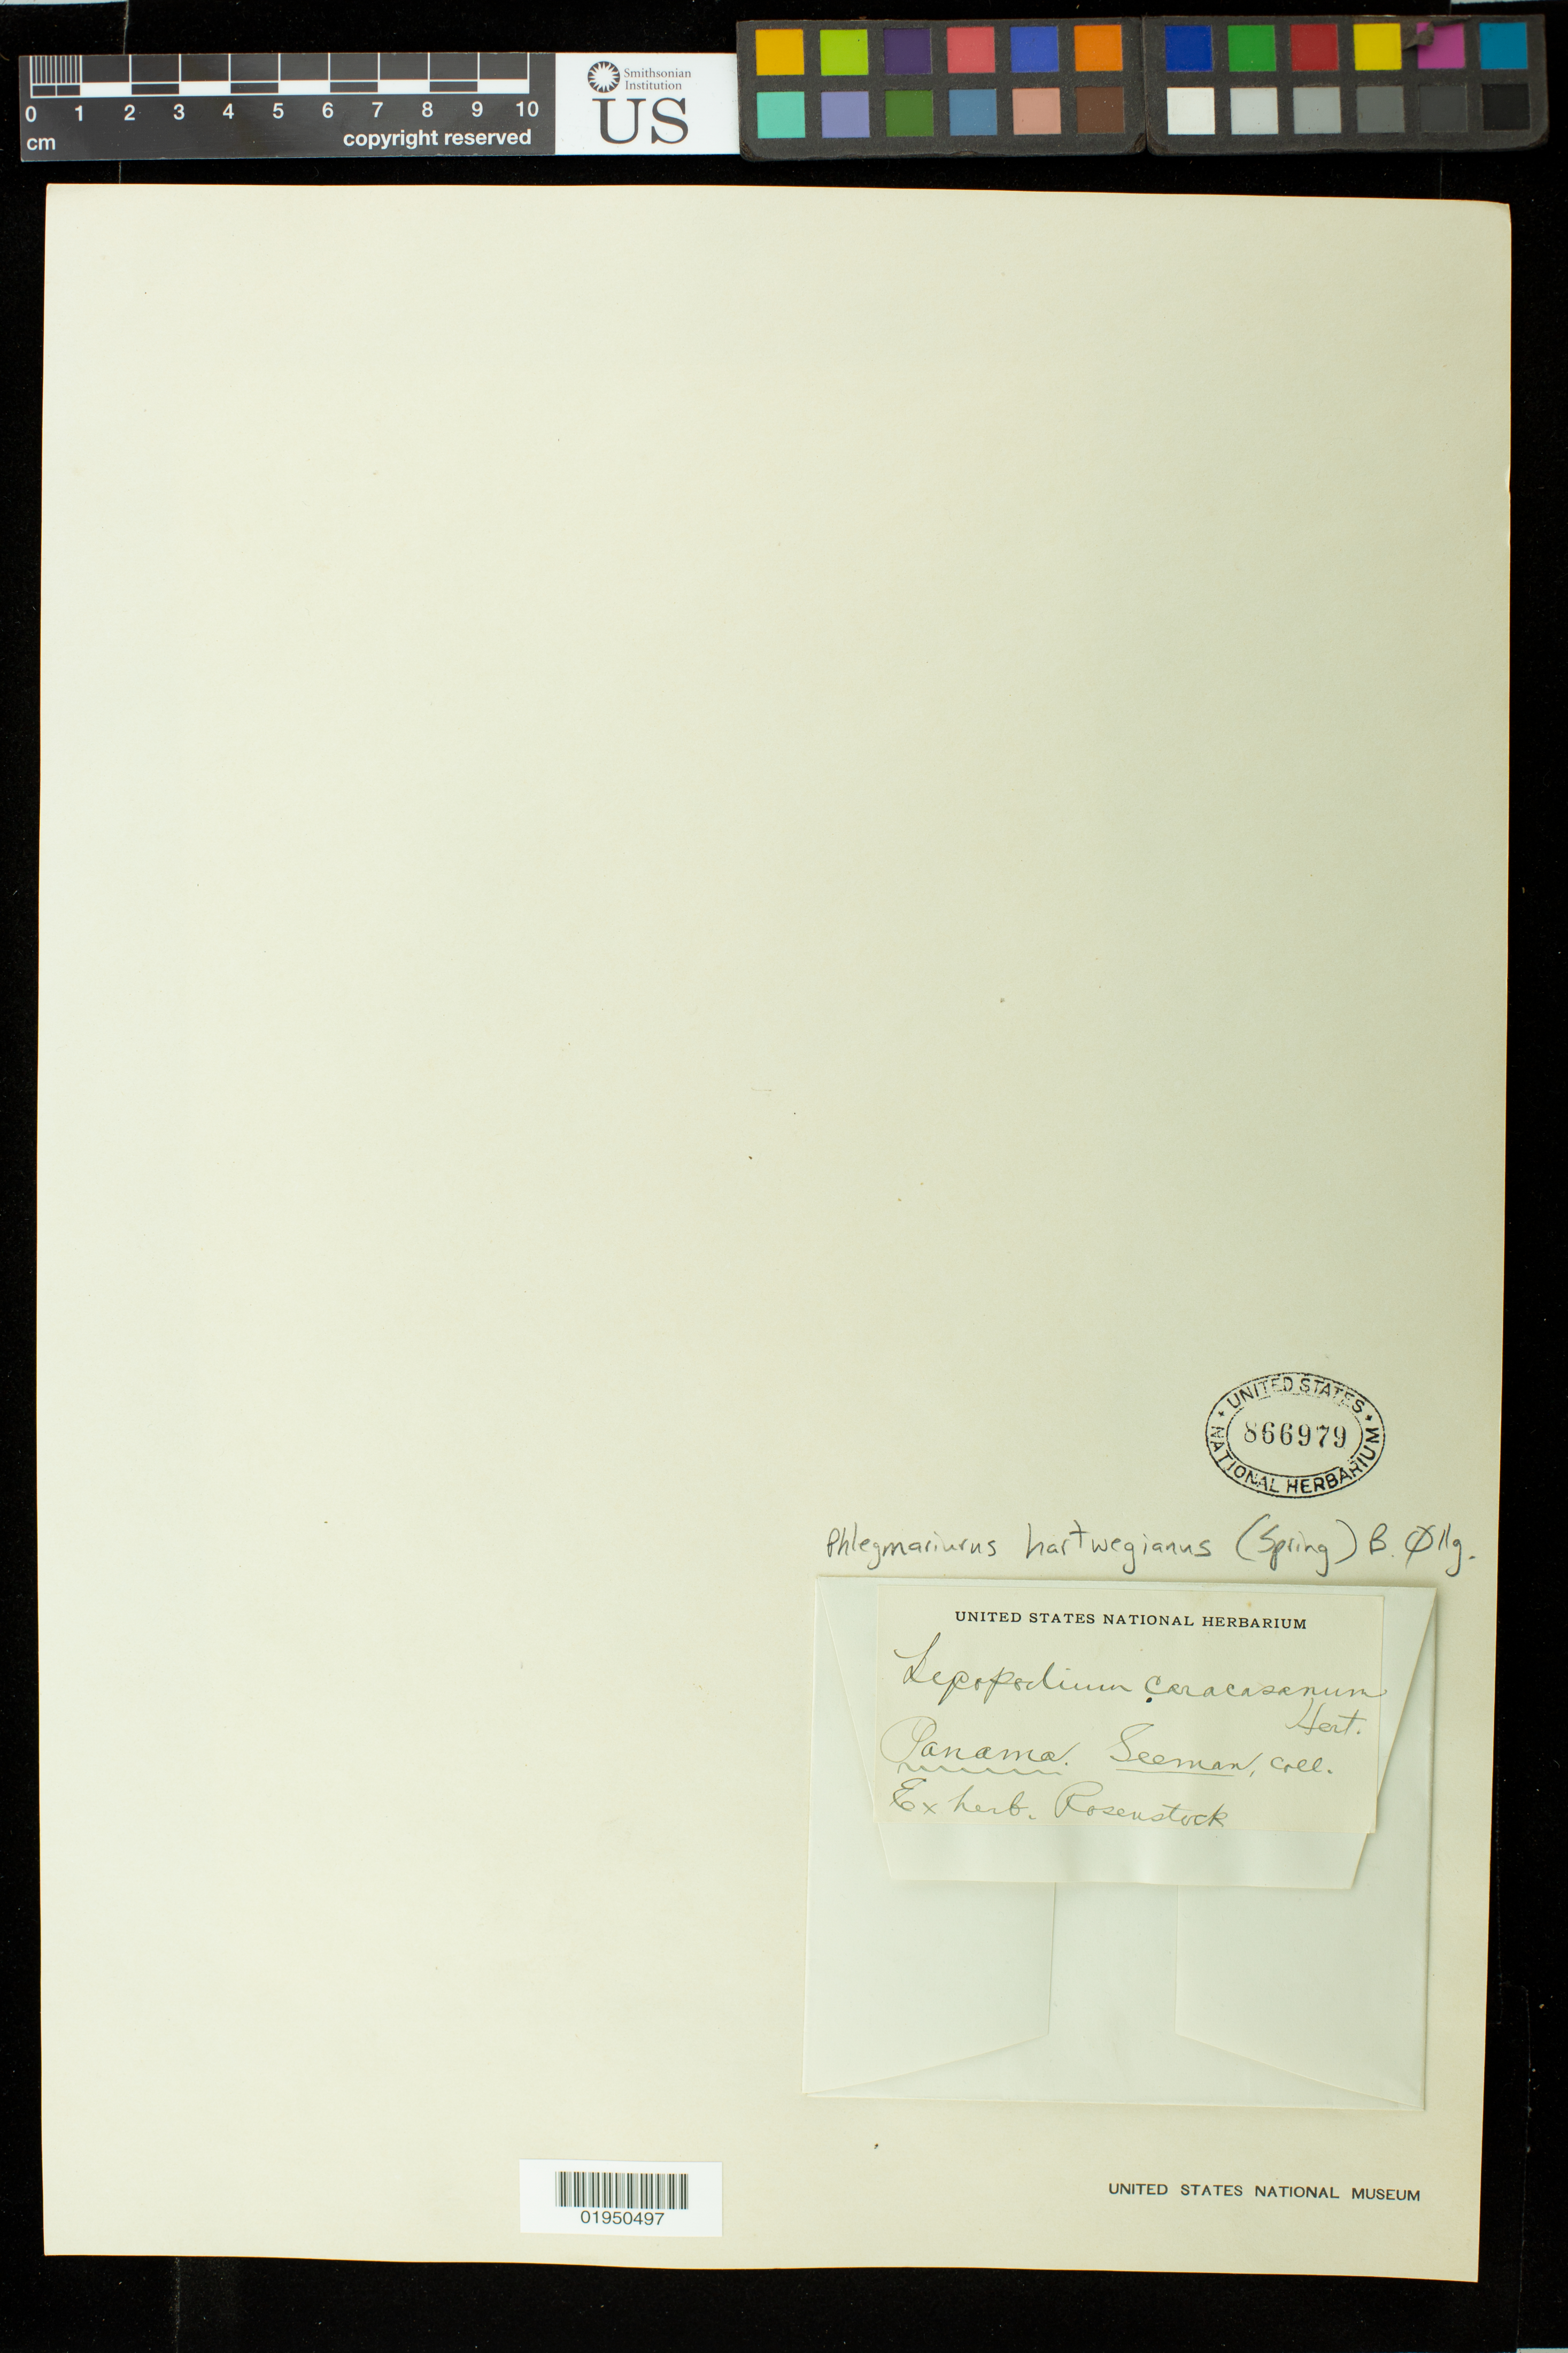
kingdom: Plantae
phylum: Tracheophyta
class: Lycopodiopsida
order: Lycopodiales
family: Lycopodiaceae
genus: Phlegmariurus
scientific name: Phlegmariurus hartwegianus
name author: (Spring) B. Øllg.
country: Panama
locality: Seeman, crel.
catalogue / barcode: US 866979